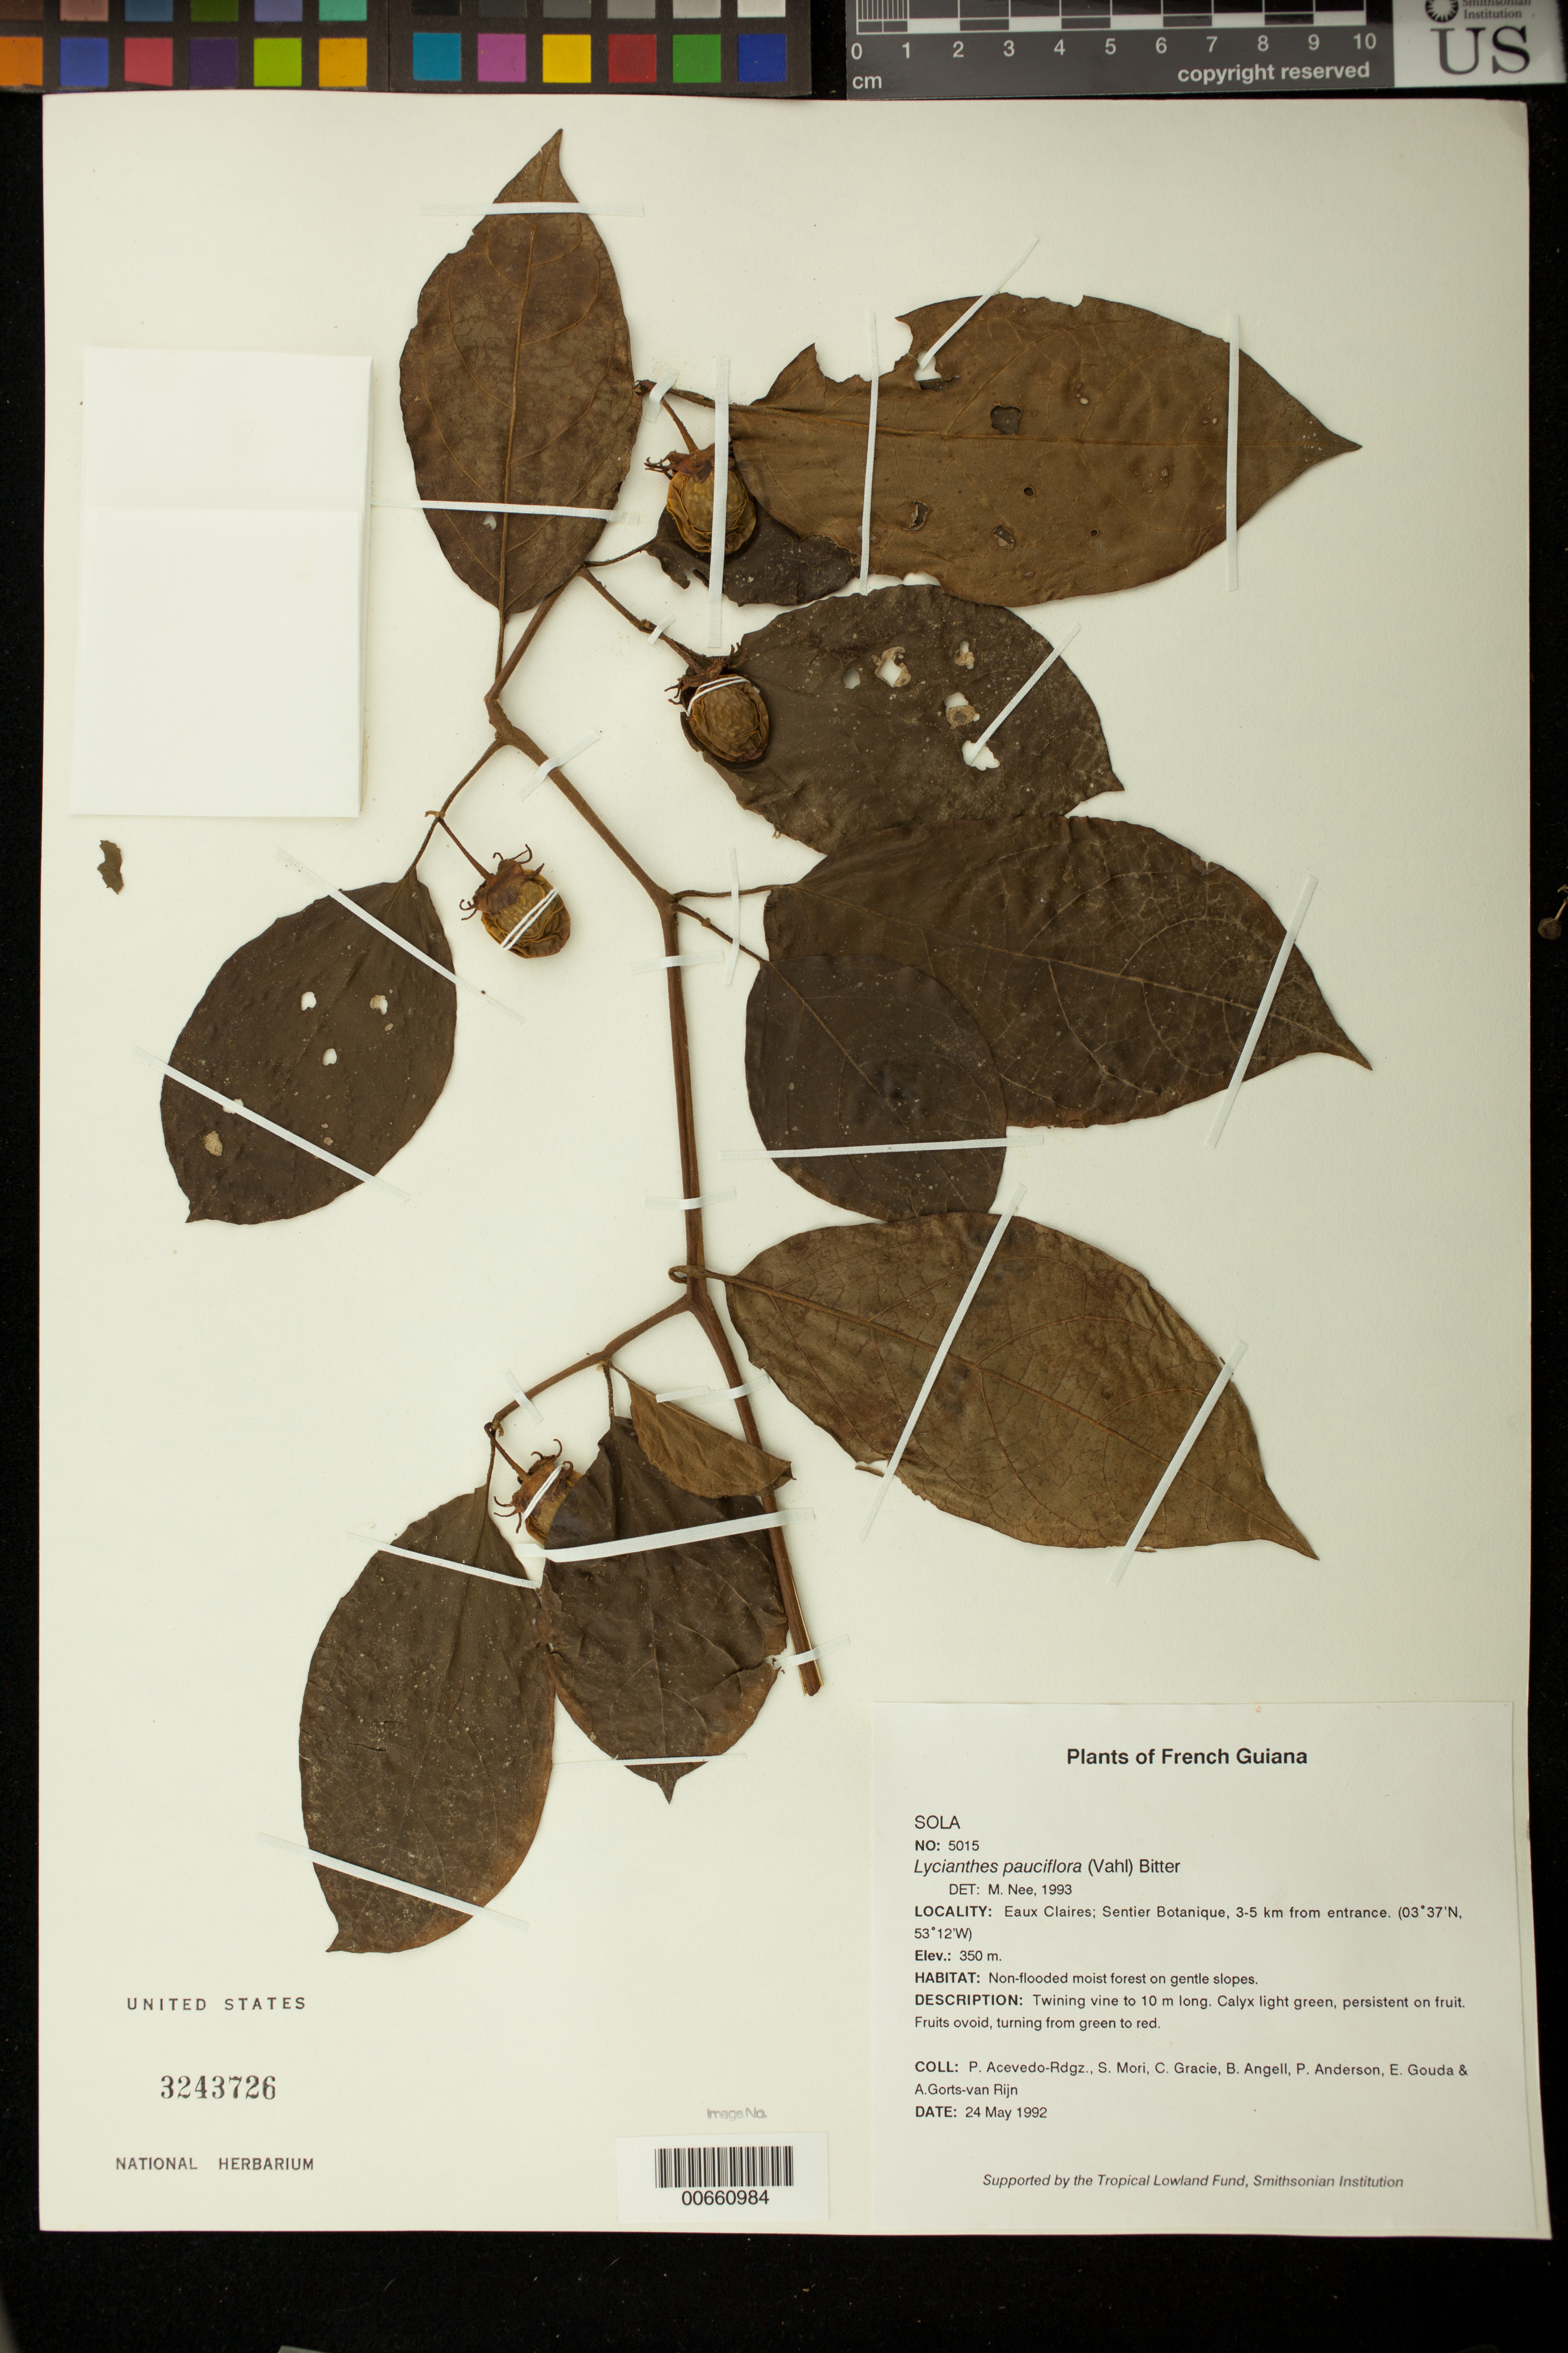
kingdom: Plantae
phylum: Tracheophyta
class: Magnoliopsida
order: Solanales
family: Solanaceae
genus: Lycianthes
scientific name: Lycianthes pauciflora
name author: (Vahl) Bitter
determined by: Nee, Michael H.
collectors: P. Acevedo-Rodr., S. Mori, C. A. Gracie, Bobbi Angell, P. Anderson, E. J. Gouda & A. .R. A. Görts-van Rijn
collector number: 5015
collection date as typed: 24 May 1992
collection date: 1992-05-24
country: French Guiana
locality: Eaux Claires; Sentier Botanique, 3-5 km from entrance.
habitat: Non-flooded moist forest on gentle slopes.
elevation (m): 350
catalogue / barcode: US 3243726